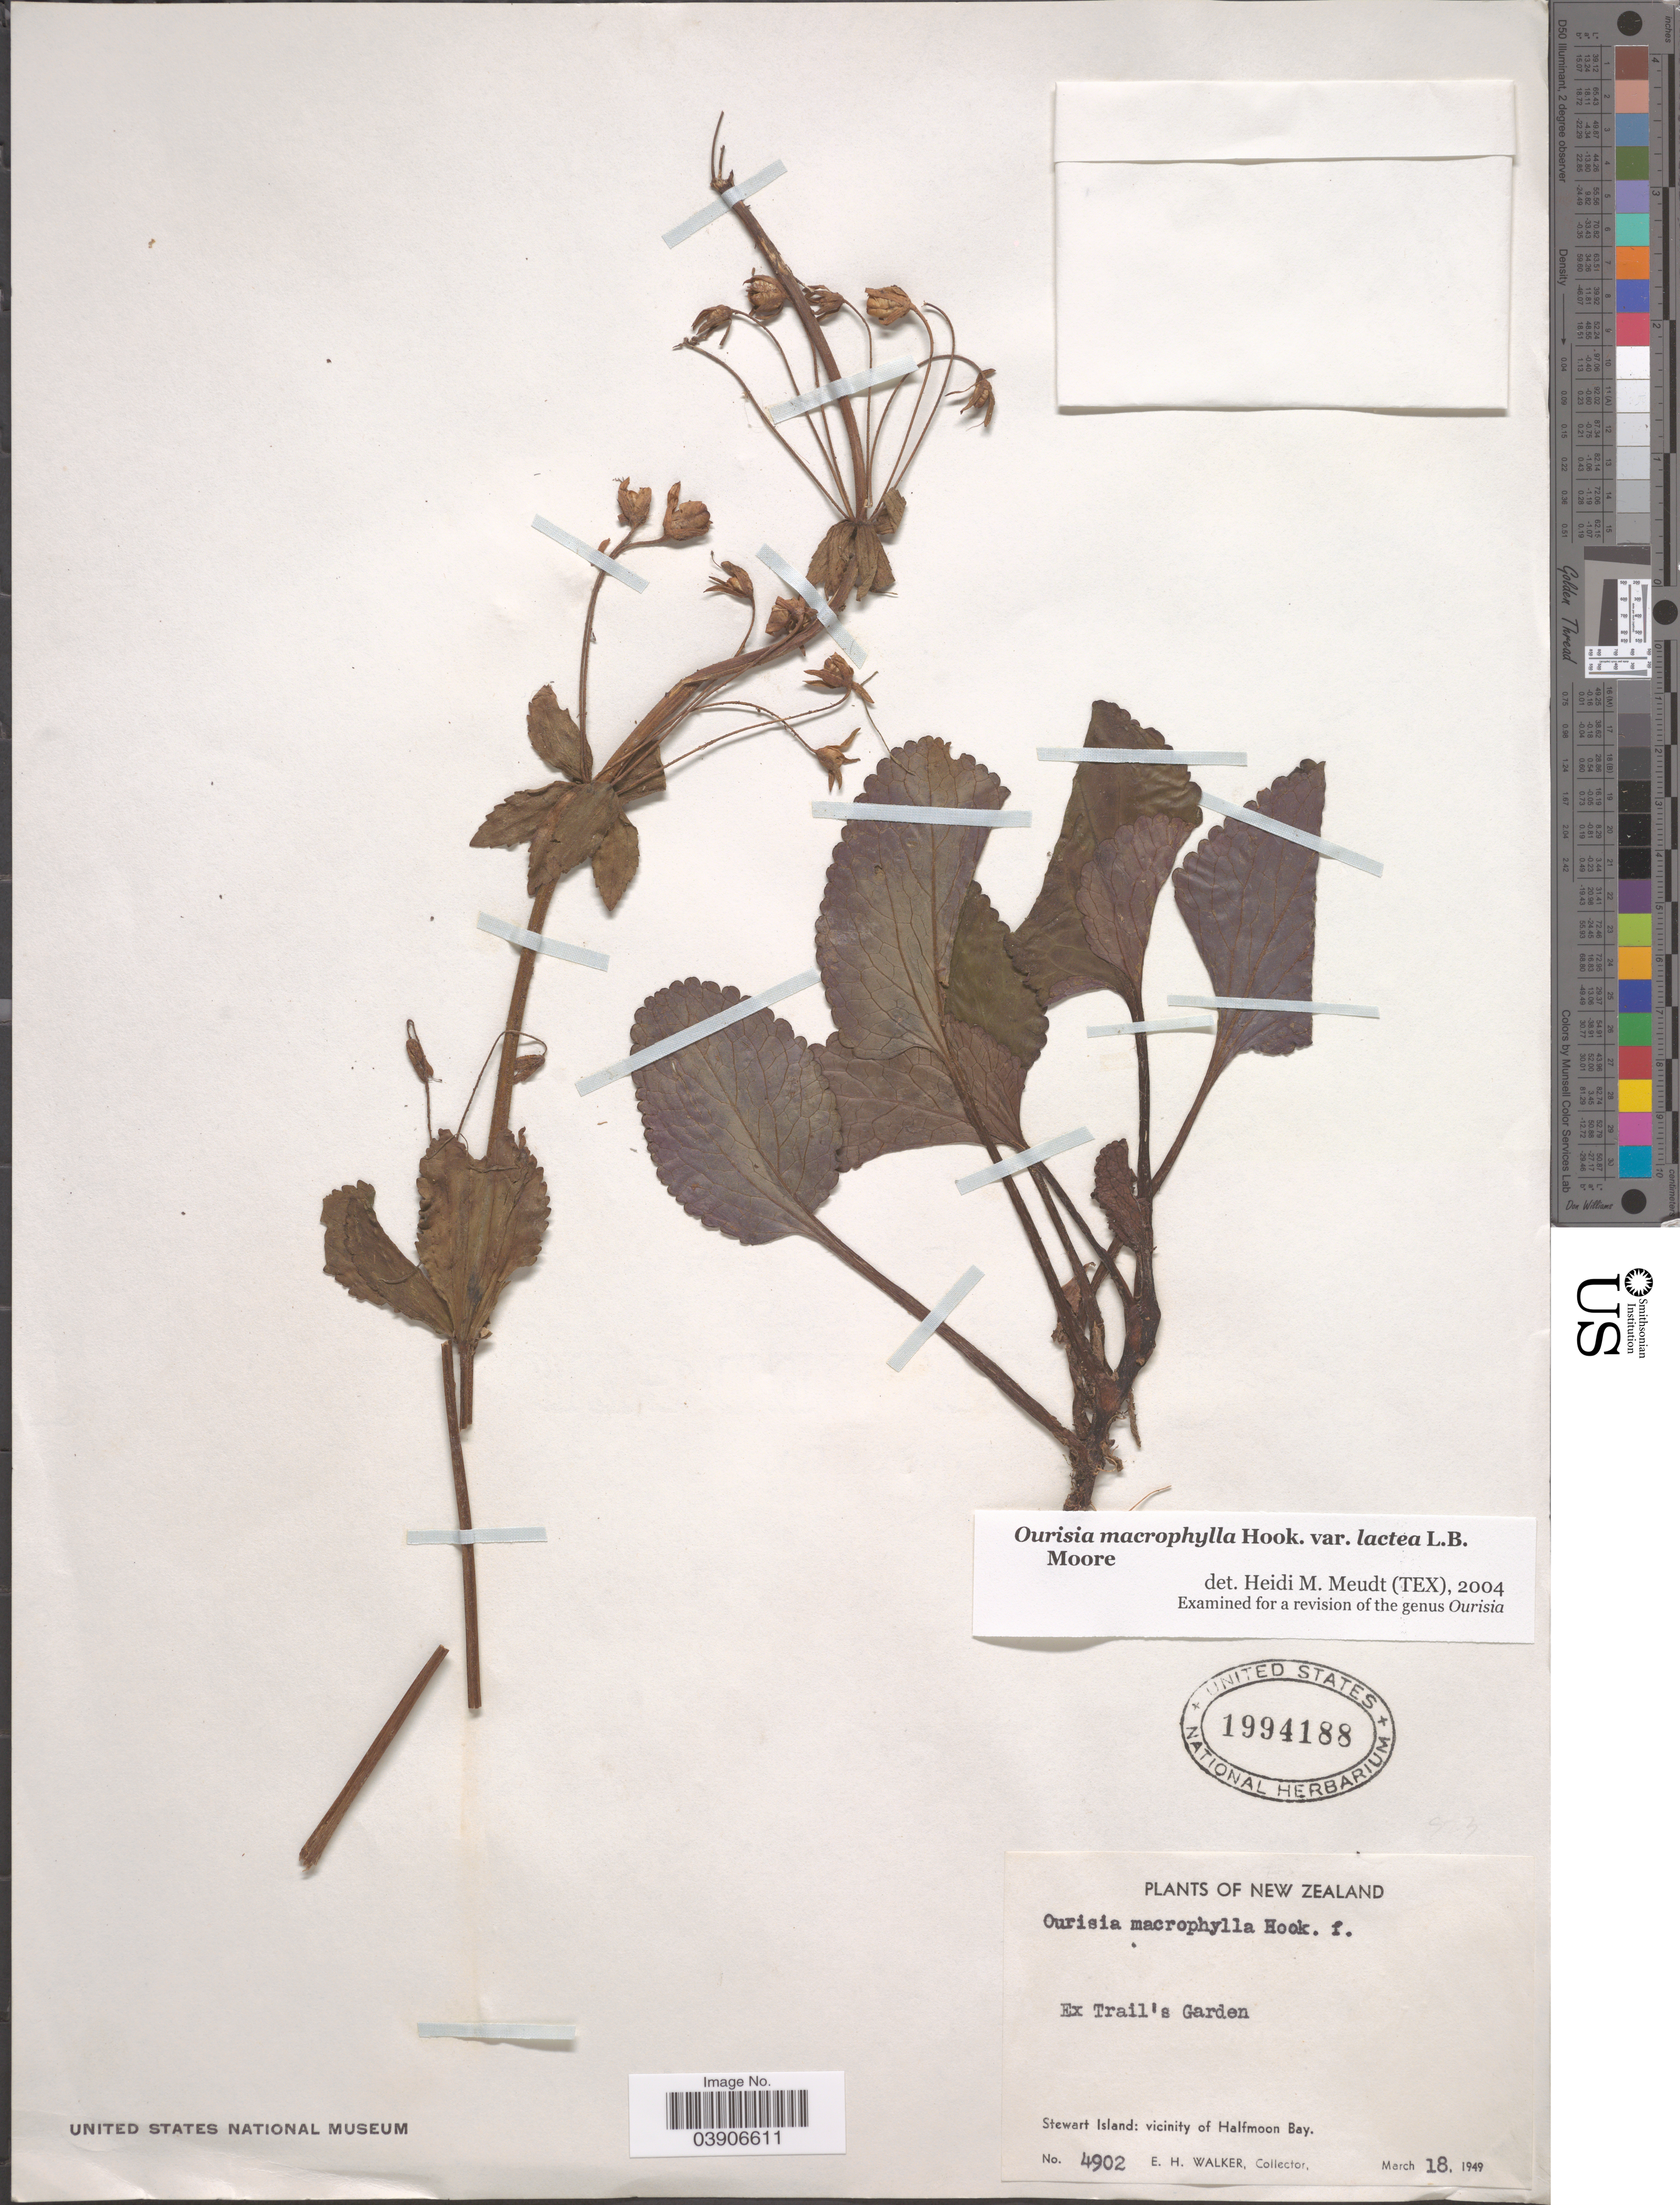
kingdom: Plantae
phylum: Tracheophyta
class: Magnoliopsida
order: Lamiales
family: Plantaginaceae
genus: Ourisia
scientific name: Ourisia macrophylla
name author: Hook.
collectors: E. H. Walker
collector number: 4902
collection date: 1949-03-18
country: New Zealand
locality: Ex Trail's Garden. Stewart Island: vicinity of Halfmoon Bay.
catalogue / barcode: US 1994188